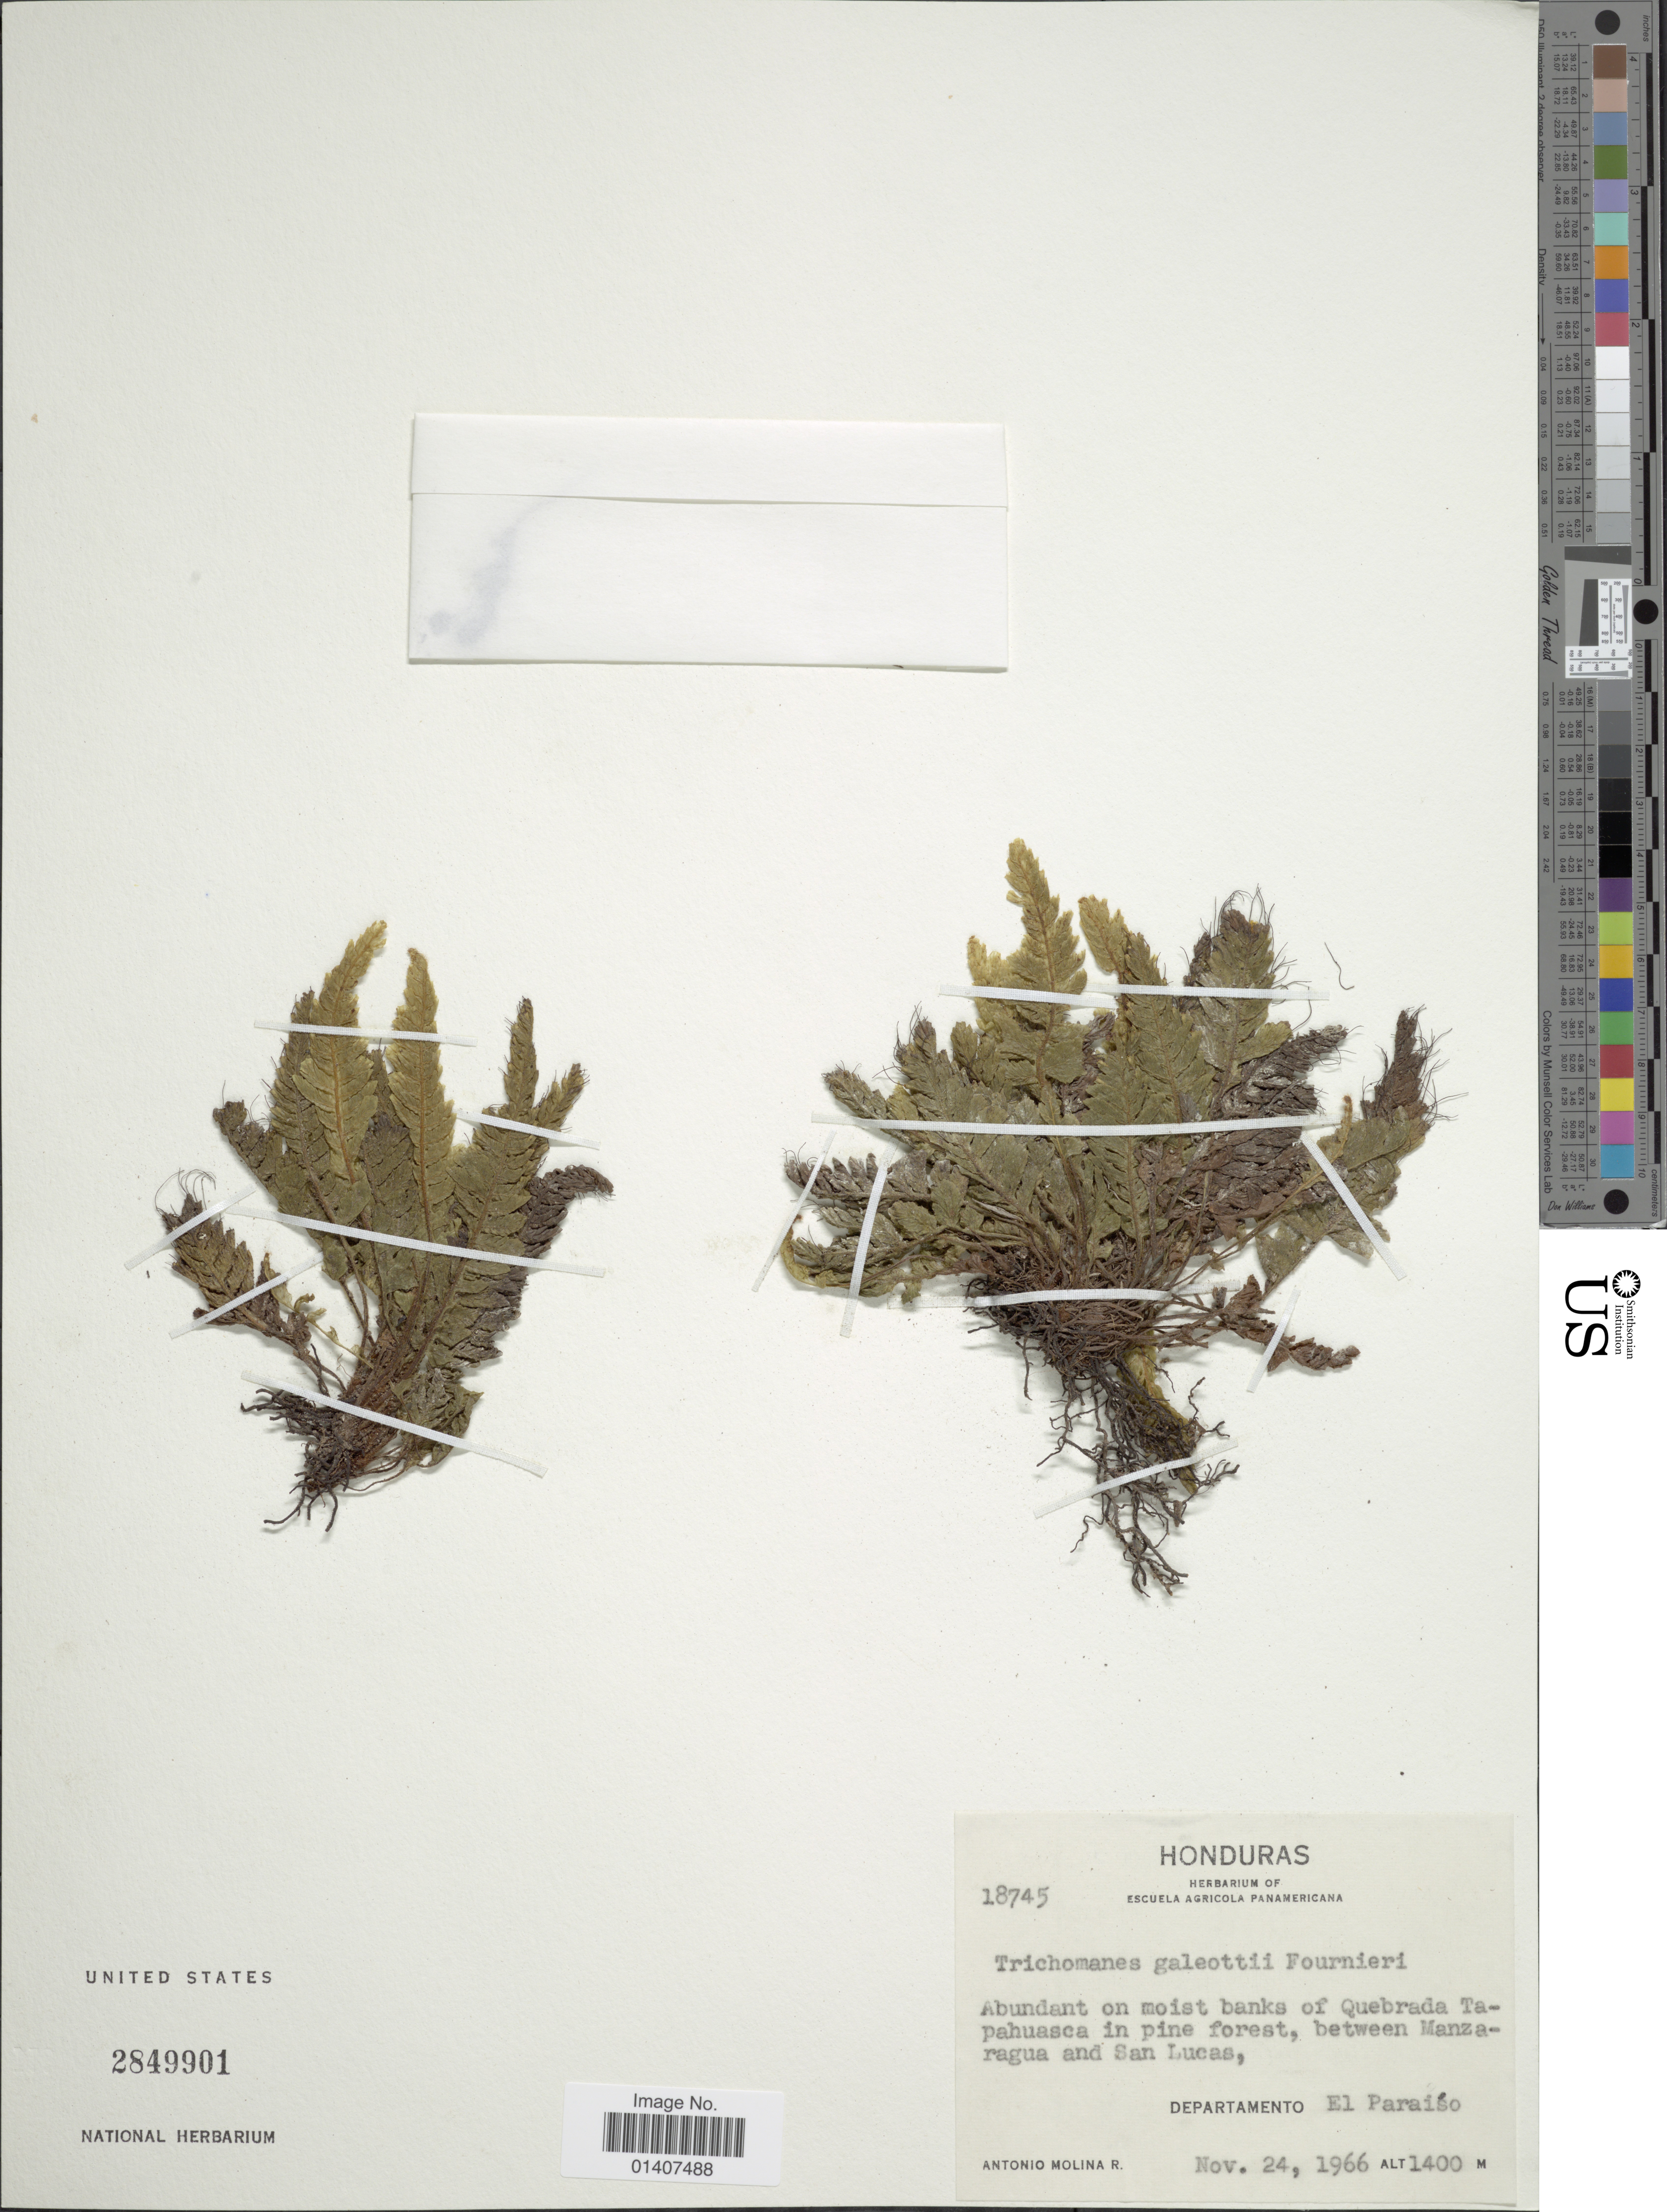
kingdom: Plantae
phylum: Tracheophyta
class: Polypodiopsida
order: Hymenophyllales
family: Hymenophyllaceae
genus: Trichomanes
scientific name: Trichomanes galeottii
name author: E. Fourn.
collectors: A. Molina R.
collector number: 18745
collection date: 1966-11-24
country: Honduras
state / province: El Paraíso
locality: Abundant on moist banks of Quebrada Tapahuasca in pine forest, between Manzaragua and San Lucas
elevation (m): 1400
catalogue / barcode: US 2849901